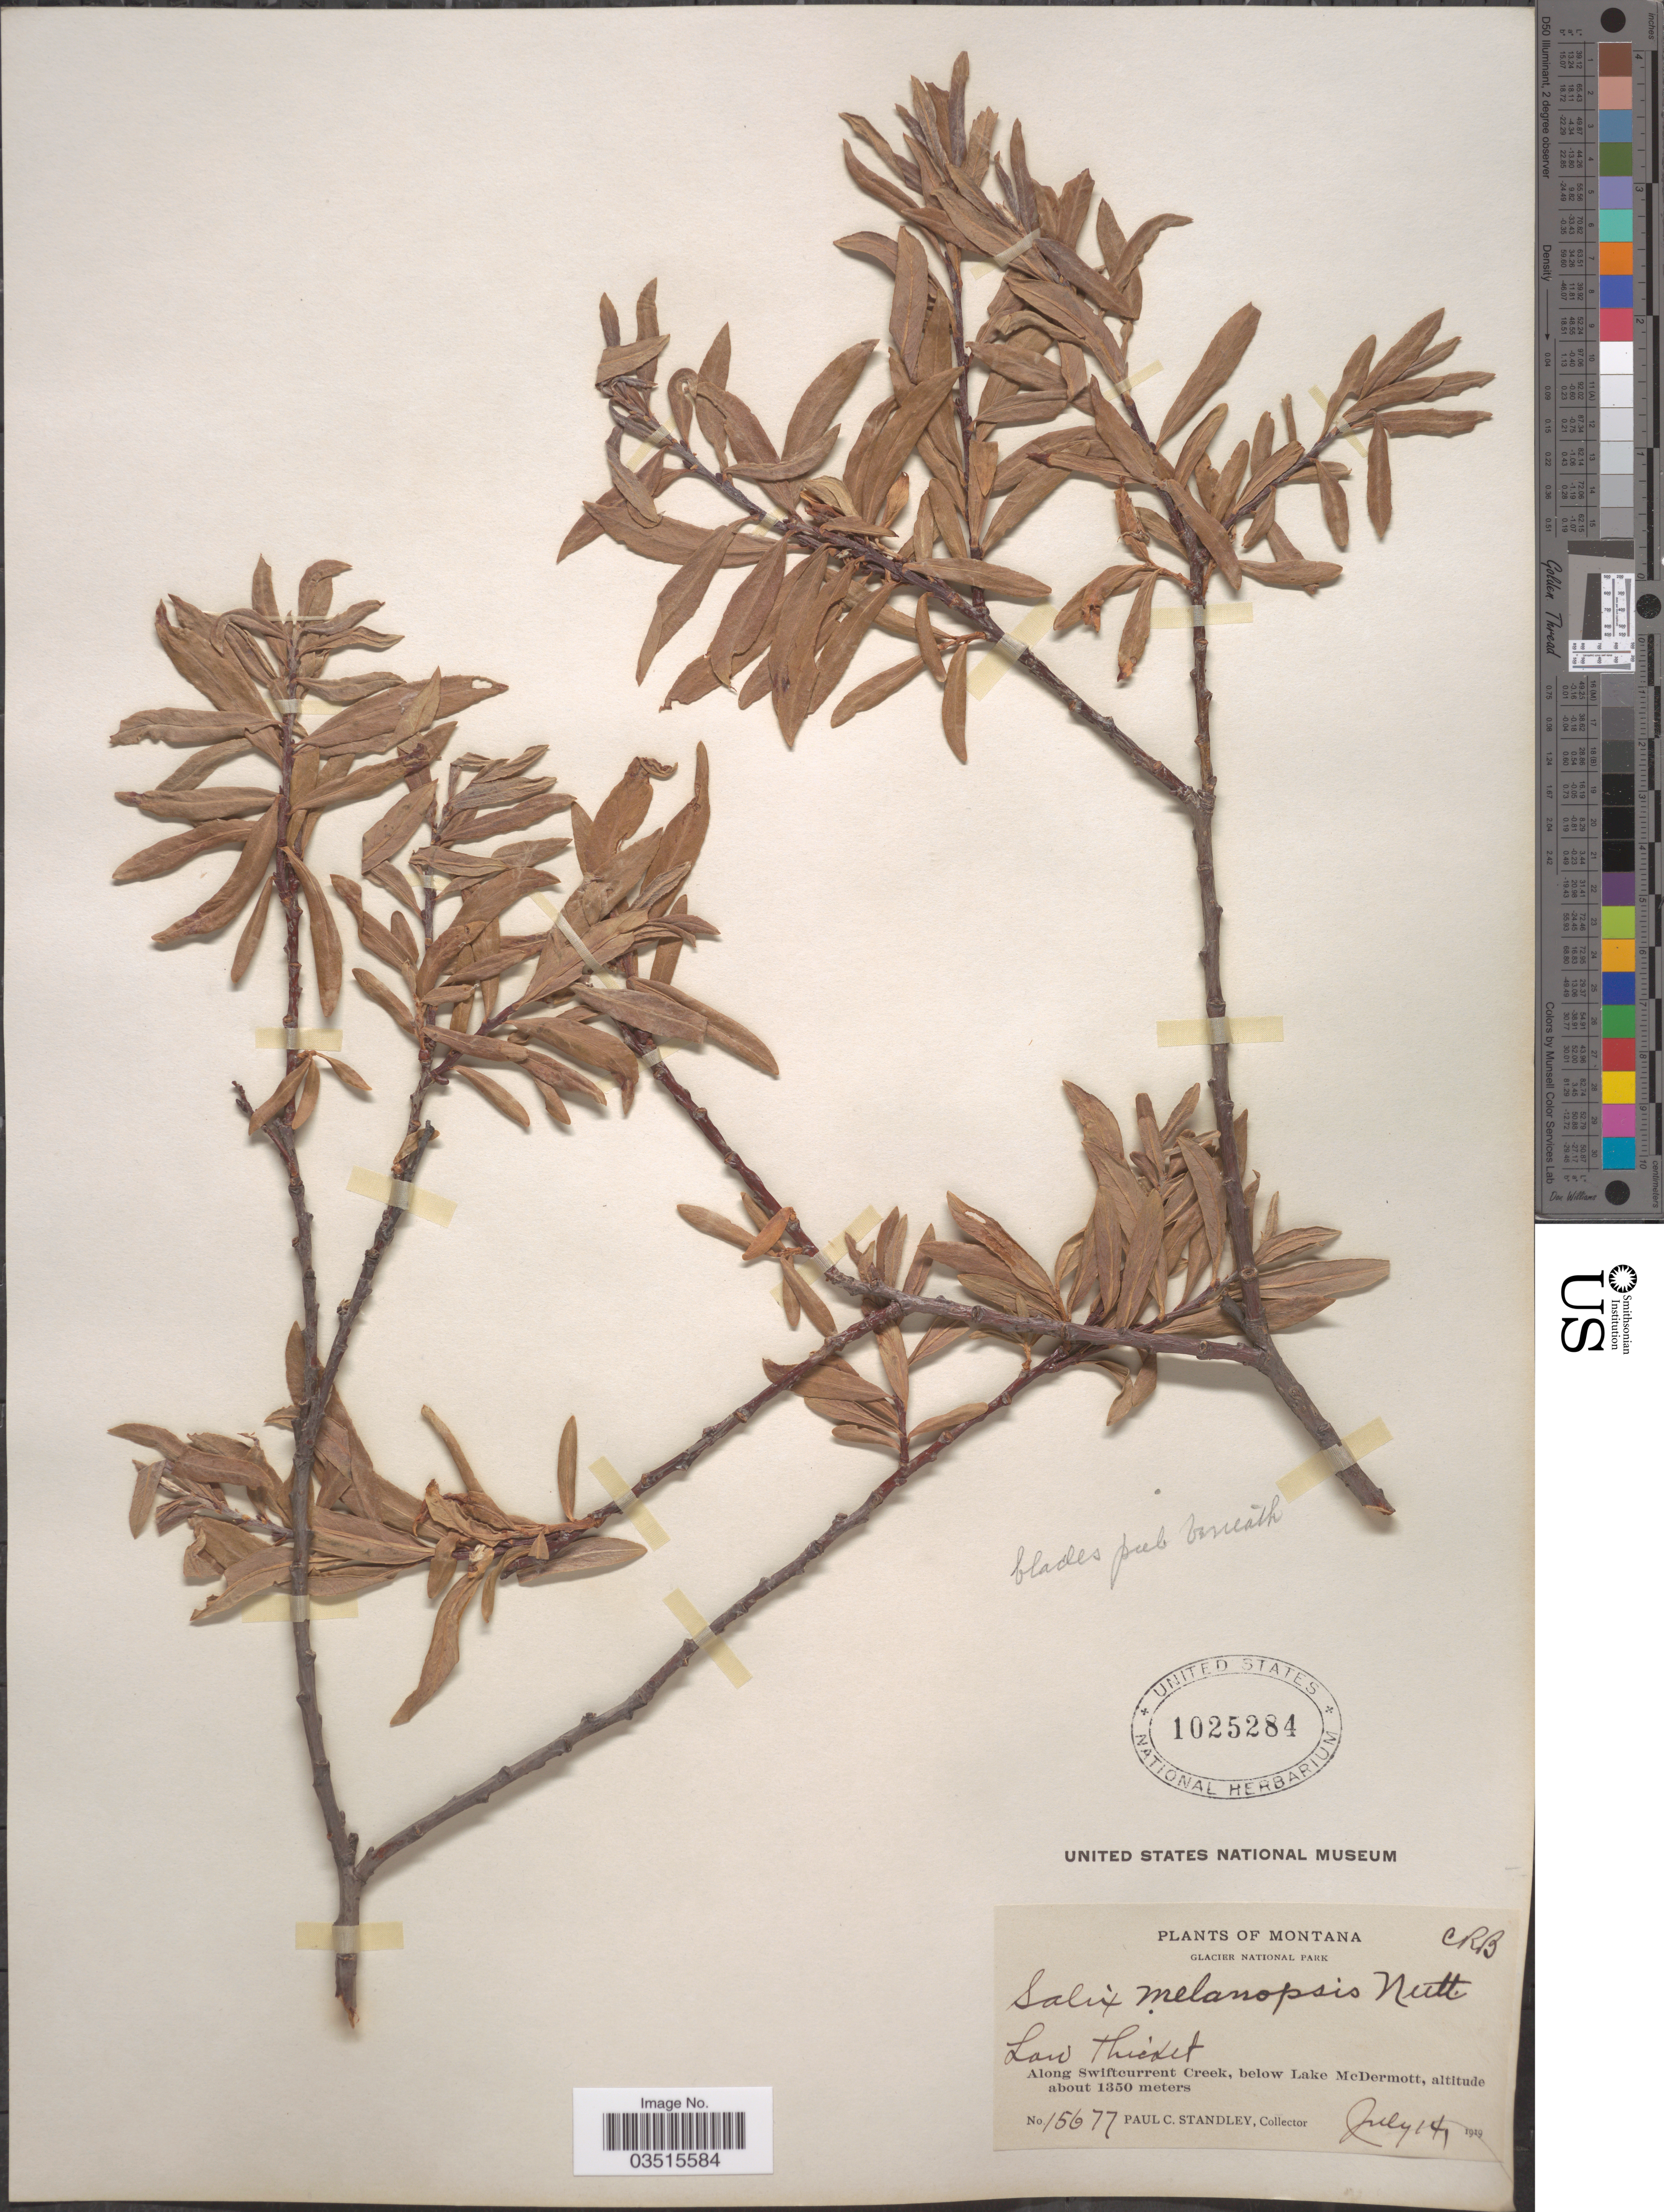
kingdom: Plantae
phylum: Tracheophyta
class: Magnoliopsida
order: Malpighiales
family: Salicaceae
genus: Salix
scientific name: Salix melanopsis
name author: Nutt.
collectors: P. C. Standley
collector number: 15677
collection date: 1919-07-14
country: United States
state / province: Montana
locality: Glacier National Park. Along Swiftcurrent Creek, below Lake McDermott.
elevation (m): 1350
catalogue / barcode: US 1025284